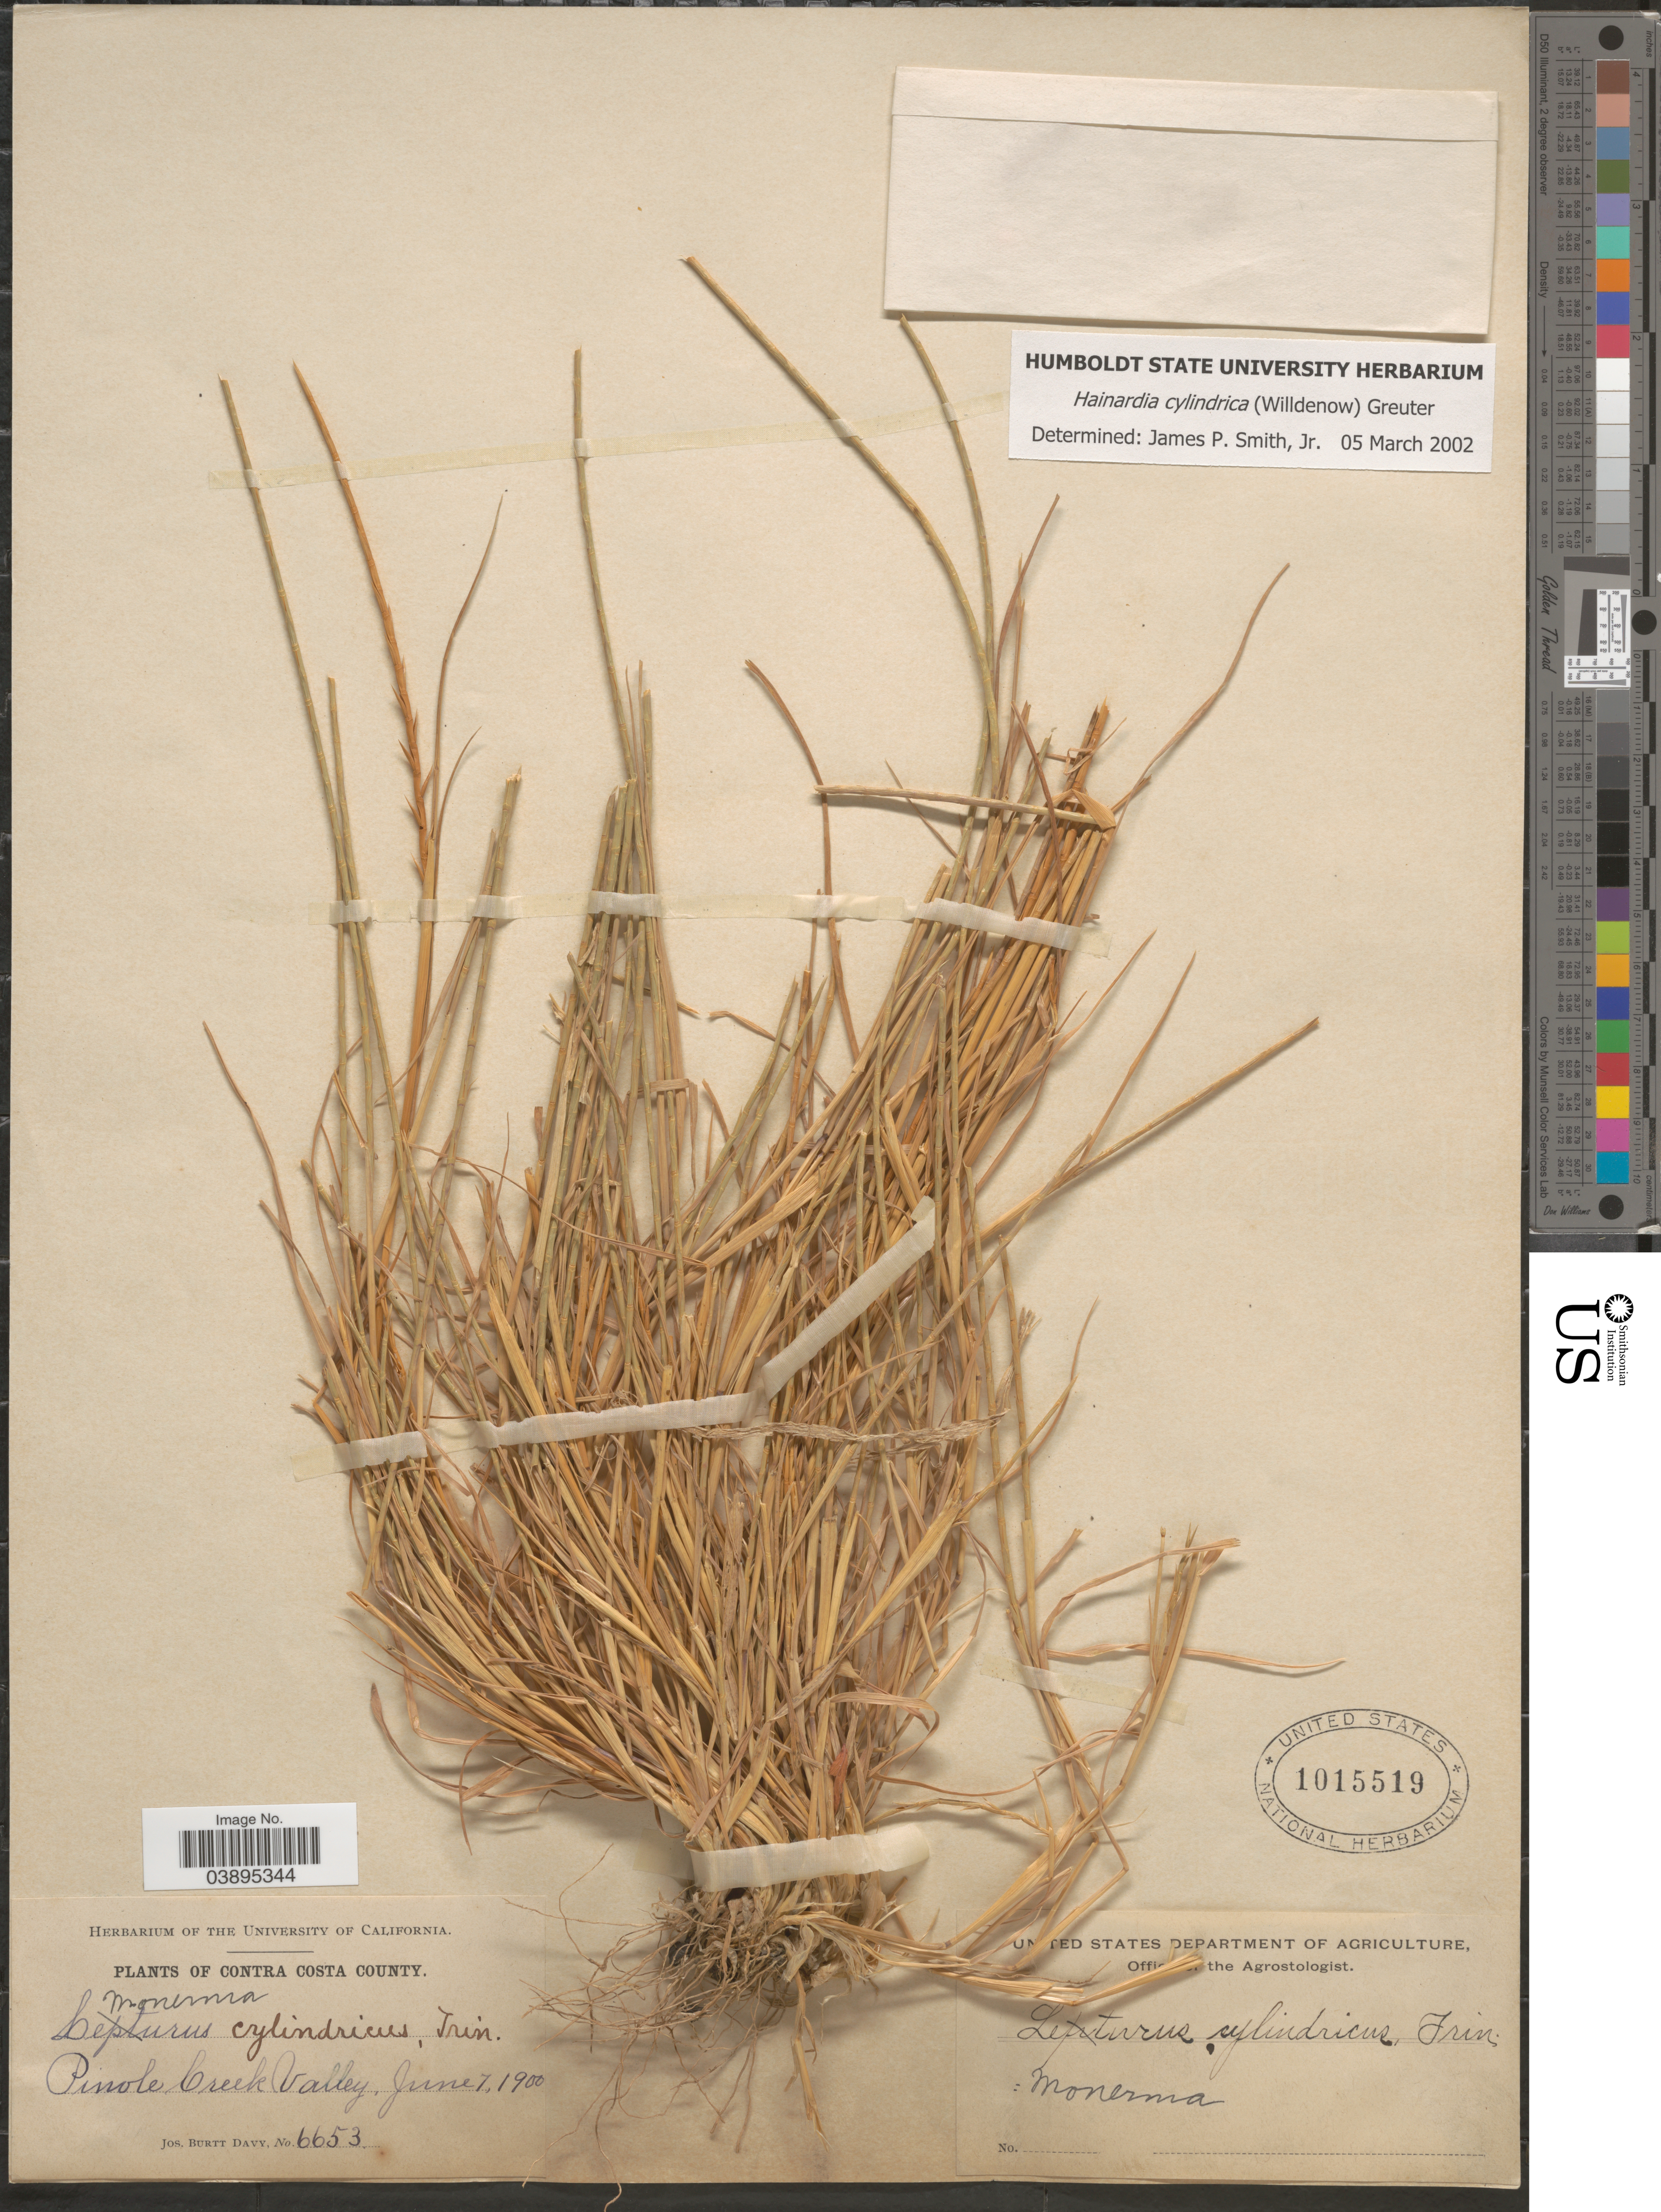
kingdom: Plantae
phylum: Tracheophyta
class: Liliopsida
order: Poales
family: Poaceae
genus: Hainardia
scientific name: Hainardia cylindrica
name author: (Willd.) Greuter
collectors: J. Burtt Davy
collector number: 6653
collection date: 1900-06-07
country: United States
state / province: California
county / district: Contra Costa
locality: Contra Costa County. Pinole Creek Valley.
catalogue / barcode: US 1015519